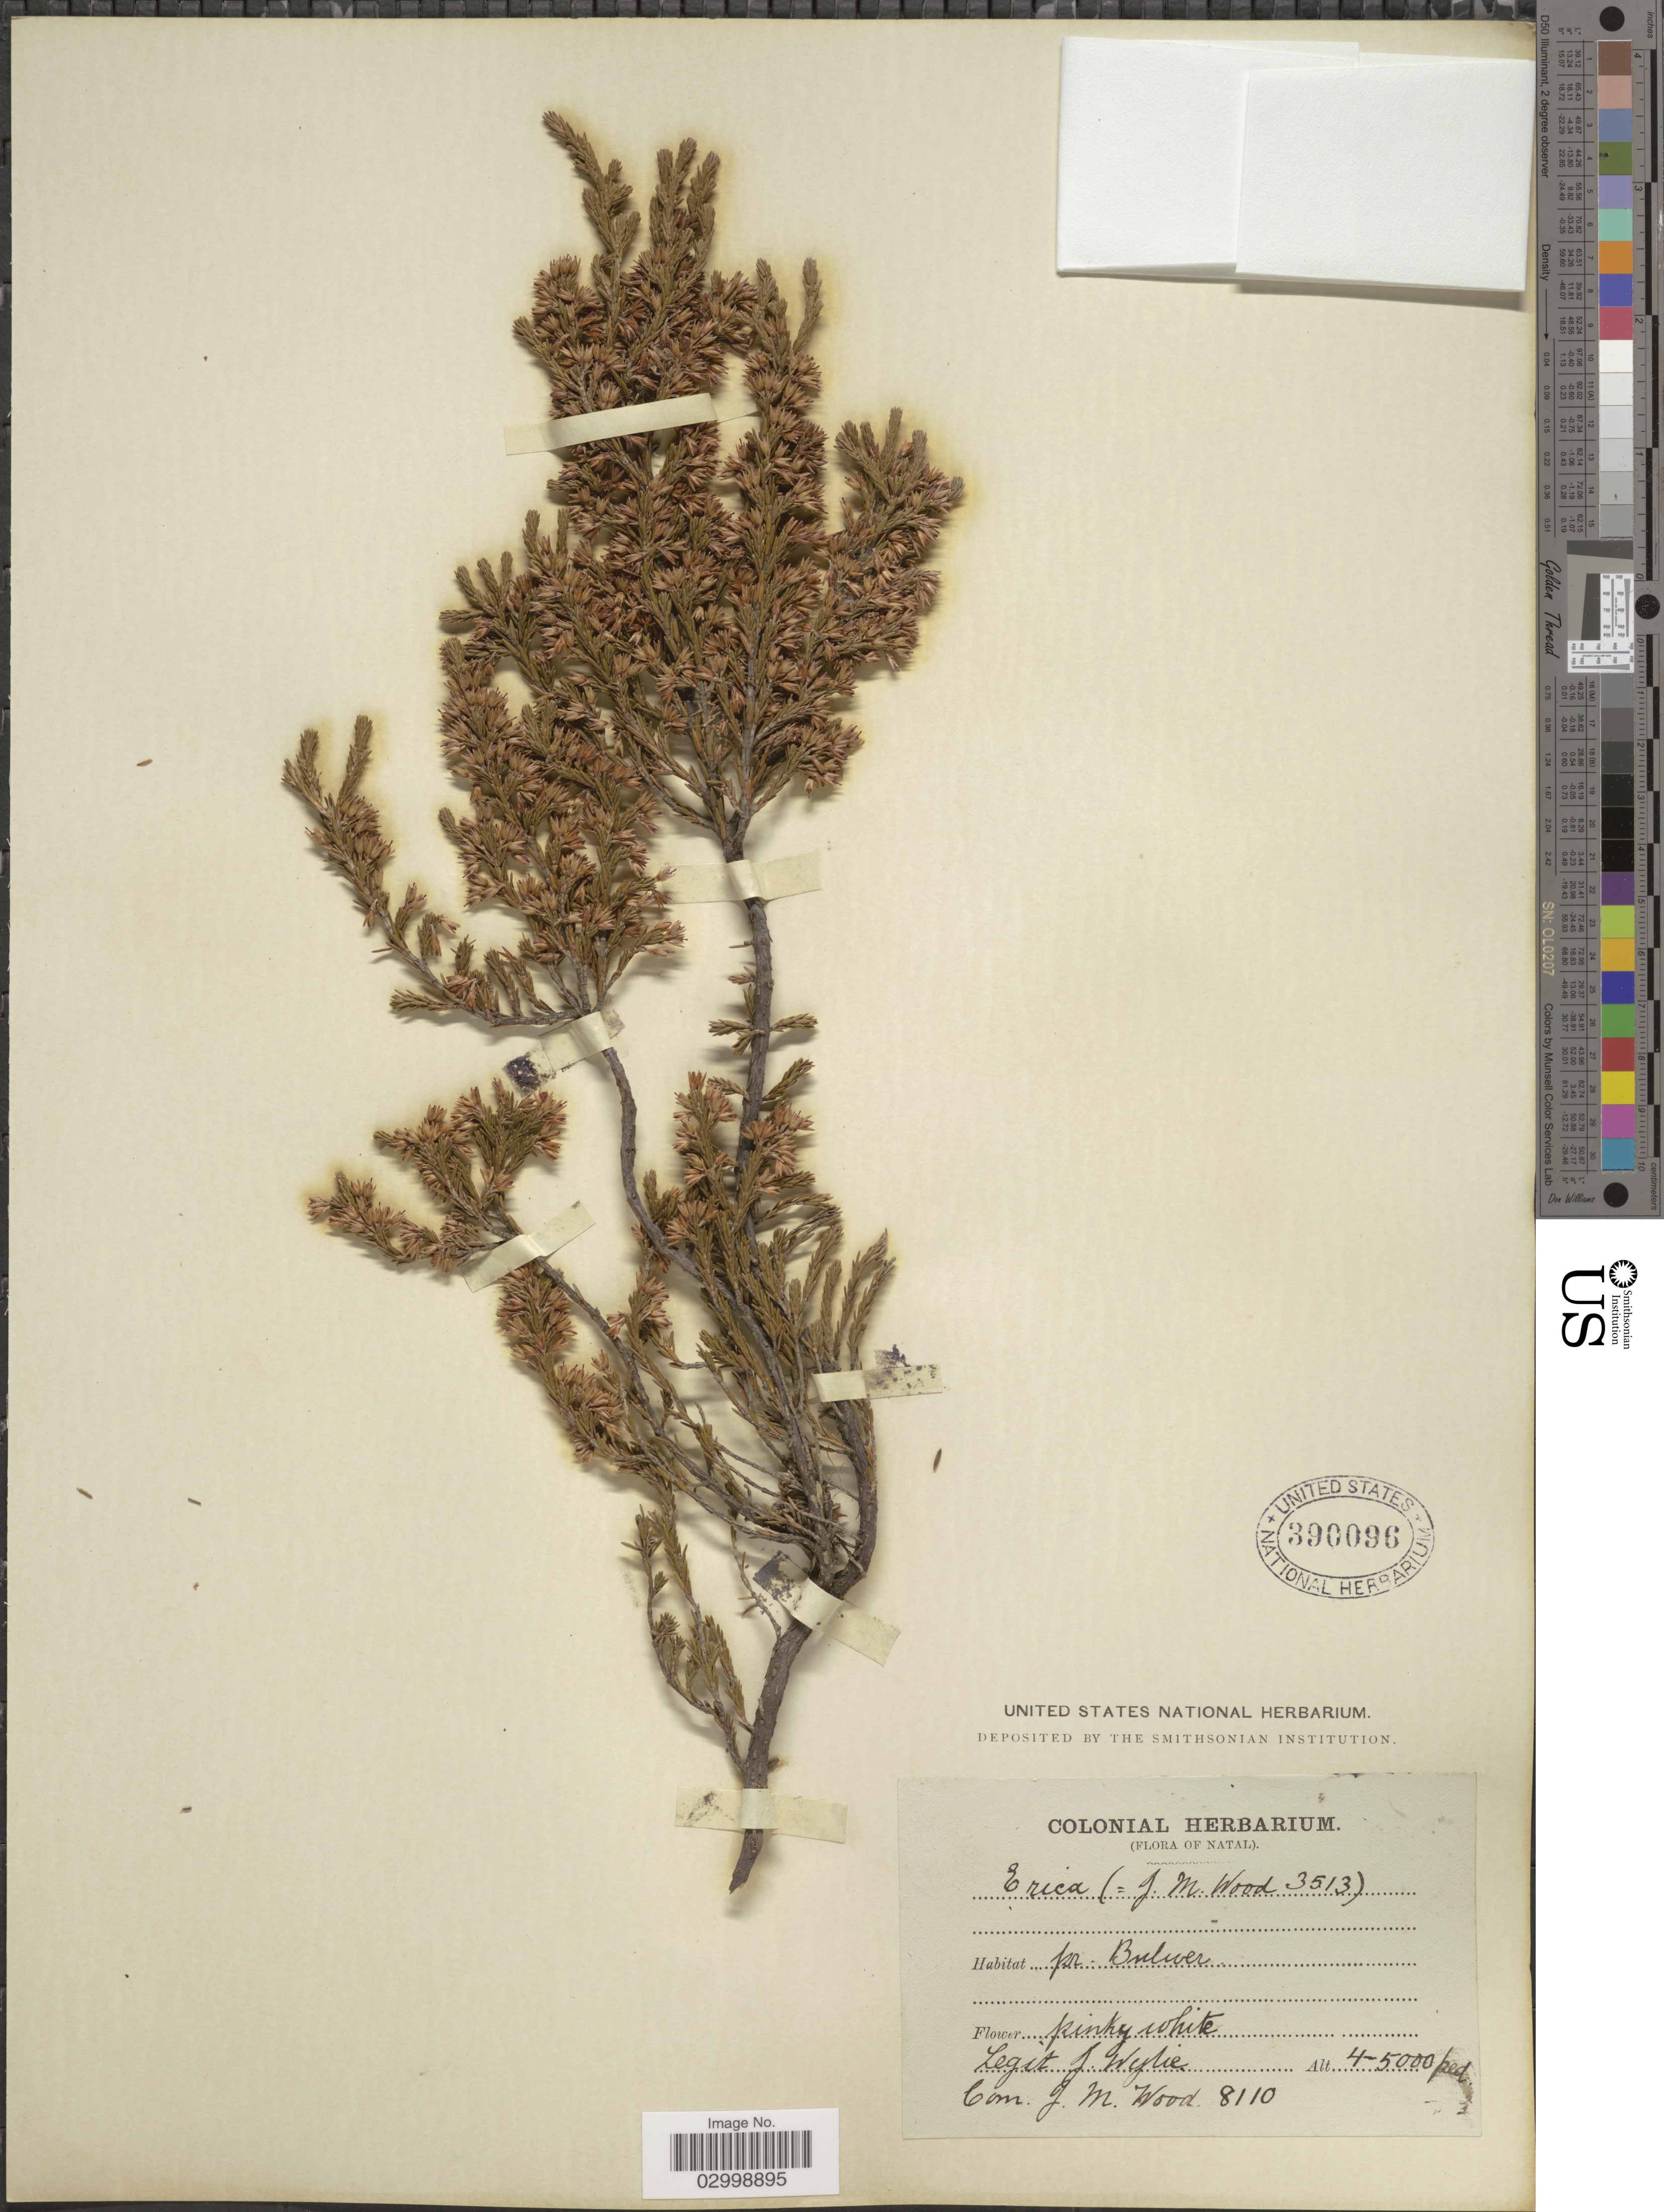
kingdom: Plantae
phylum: Tracheophyta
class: Magnoliopsida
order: Ericales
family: Ericaceae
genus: Erica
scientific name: Erica sp.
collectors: J. Wylie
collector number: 3513?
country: South Africa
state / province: KwaZulu-Natal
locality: Natal, pr. Bulwer.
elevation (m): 1219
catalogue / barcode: US 390096